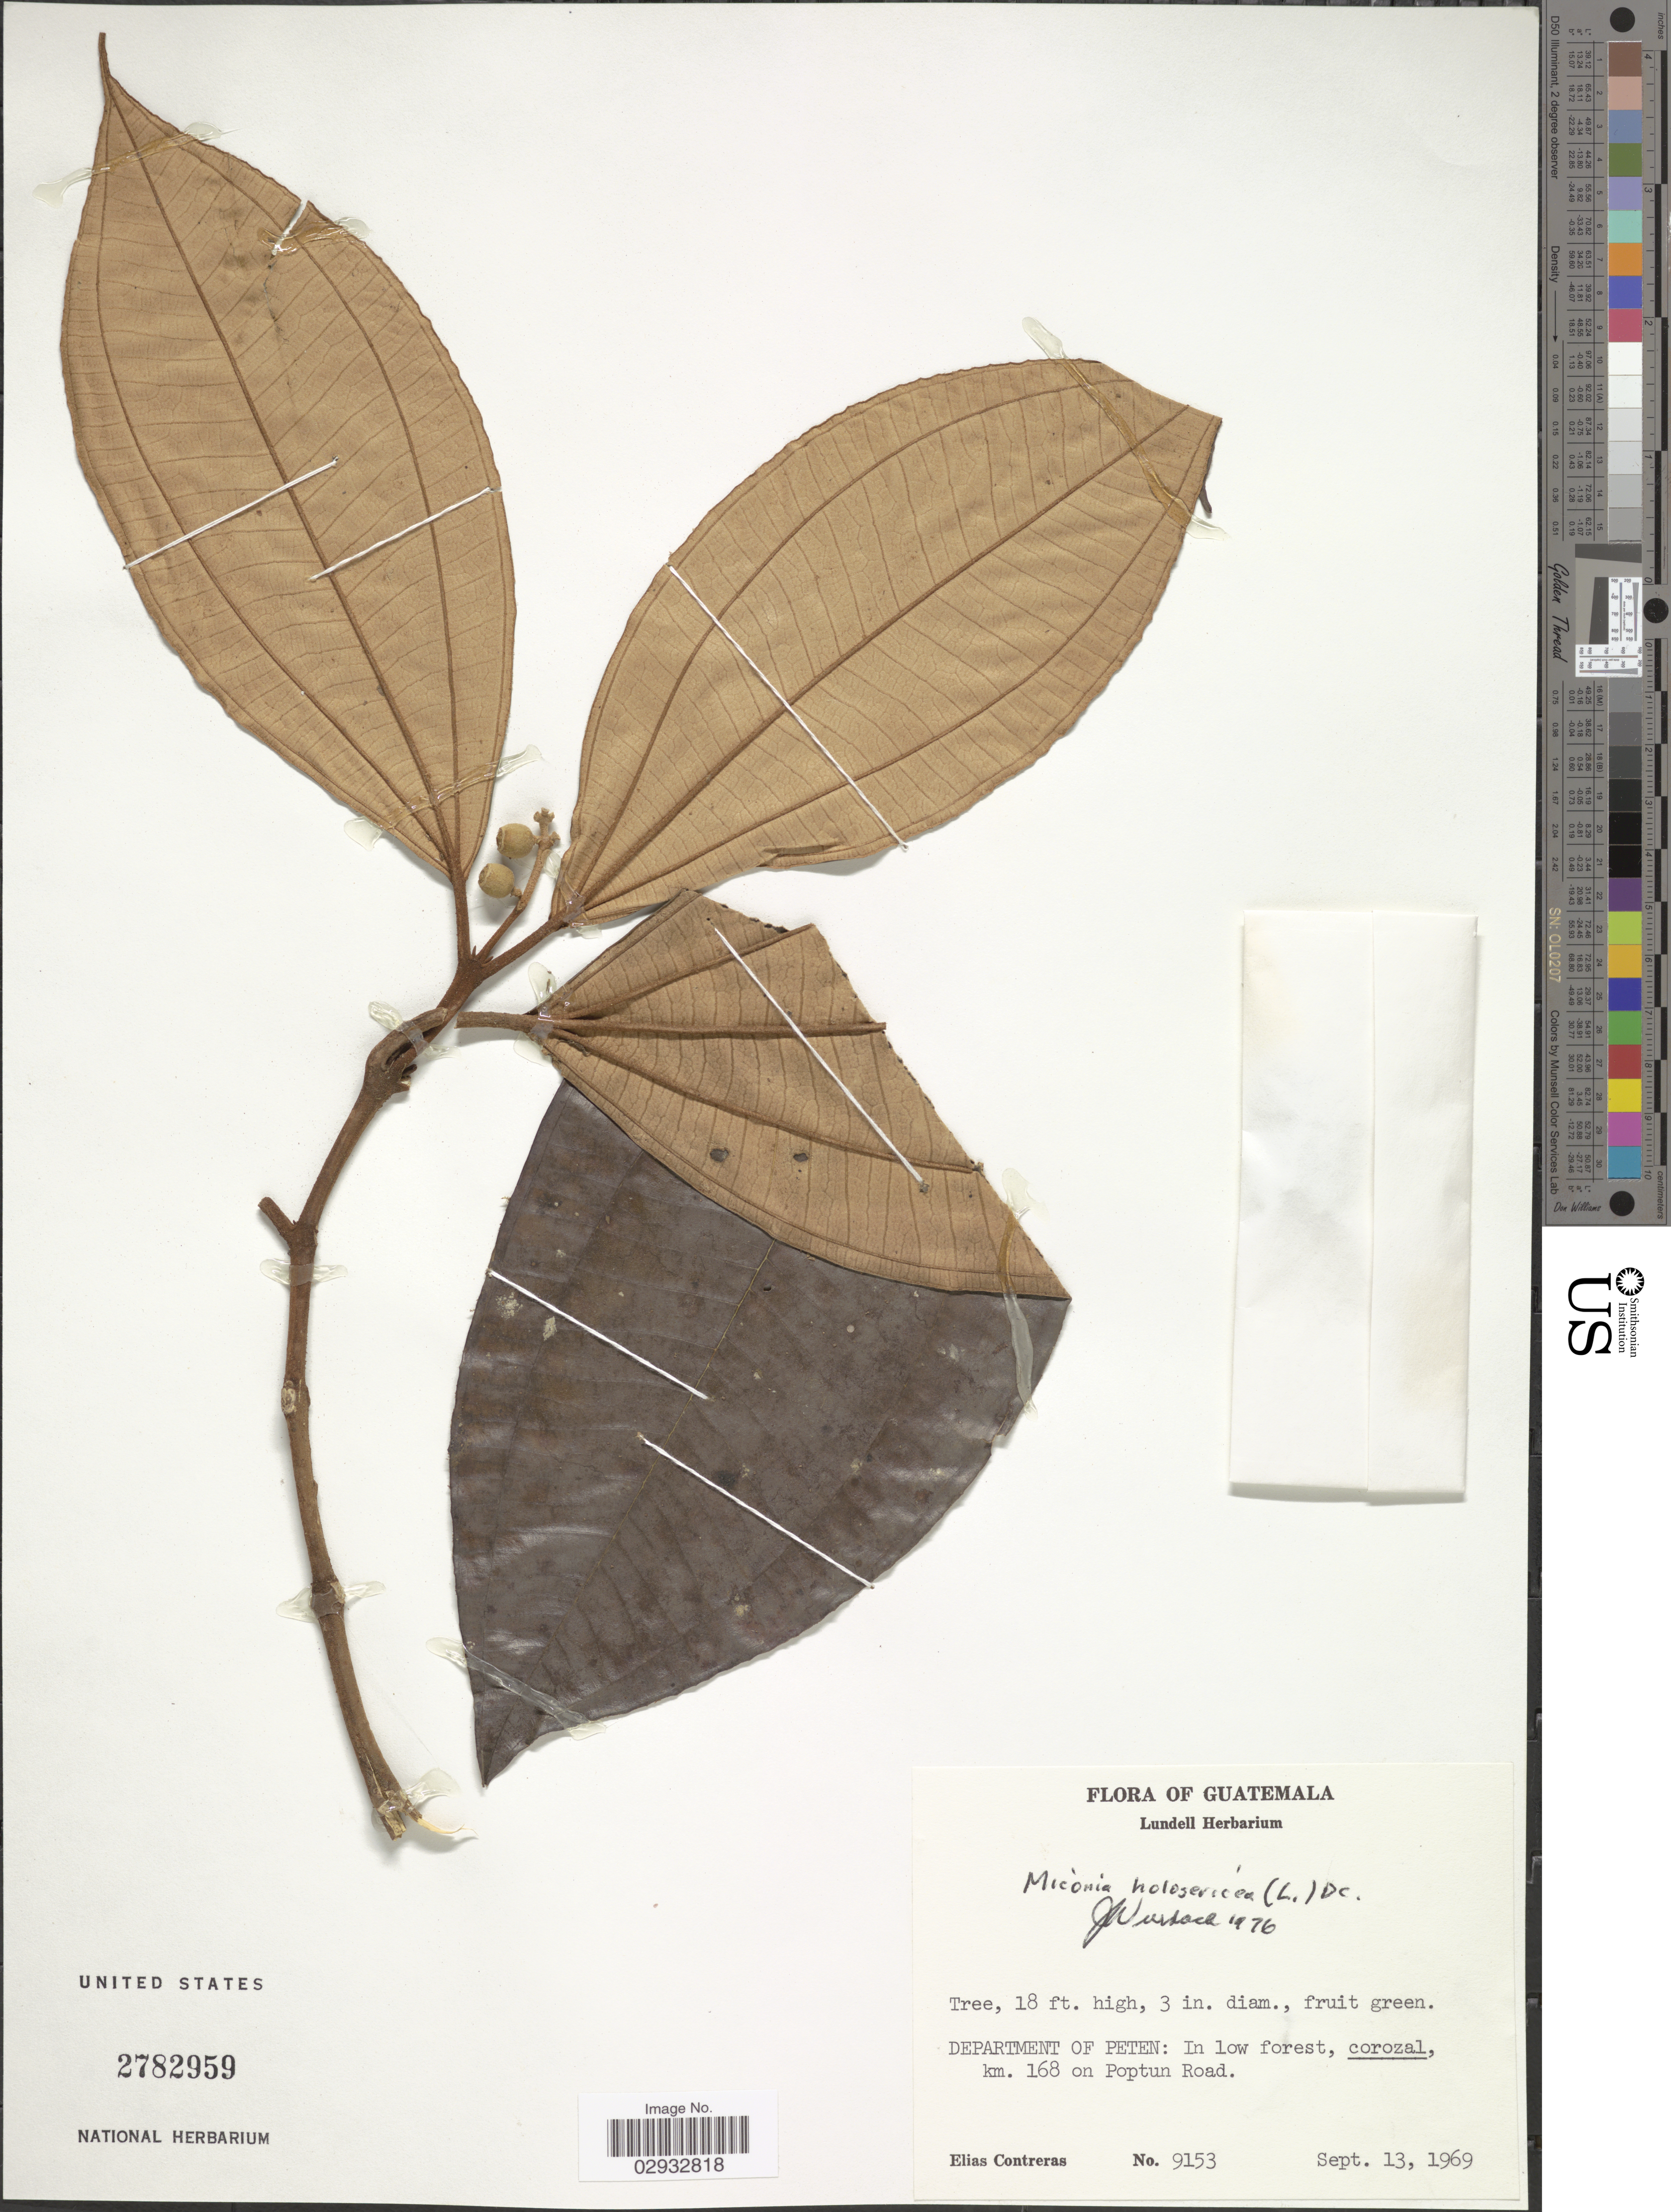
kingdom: Plantae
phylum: Tracheophyta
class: Magnoliopsida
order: Myrtales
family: Melastomataceae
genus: Miconia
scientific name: Miconia holosericea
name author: (L.) DC.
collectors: E. Contreras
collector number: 9153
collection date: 1969-09-13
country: Guatemala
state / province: El Petén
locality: Department of Peten: km. 168 on Poptun Road.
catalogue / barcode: US 2782959